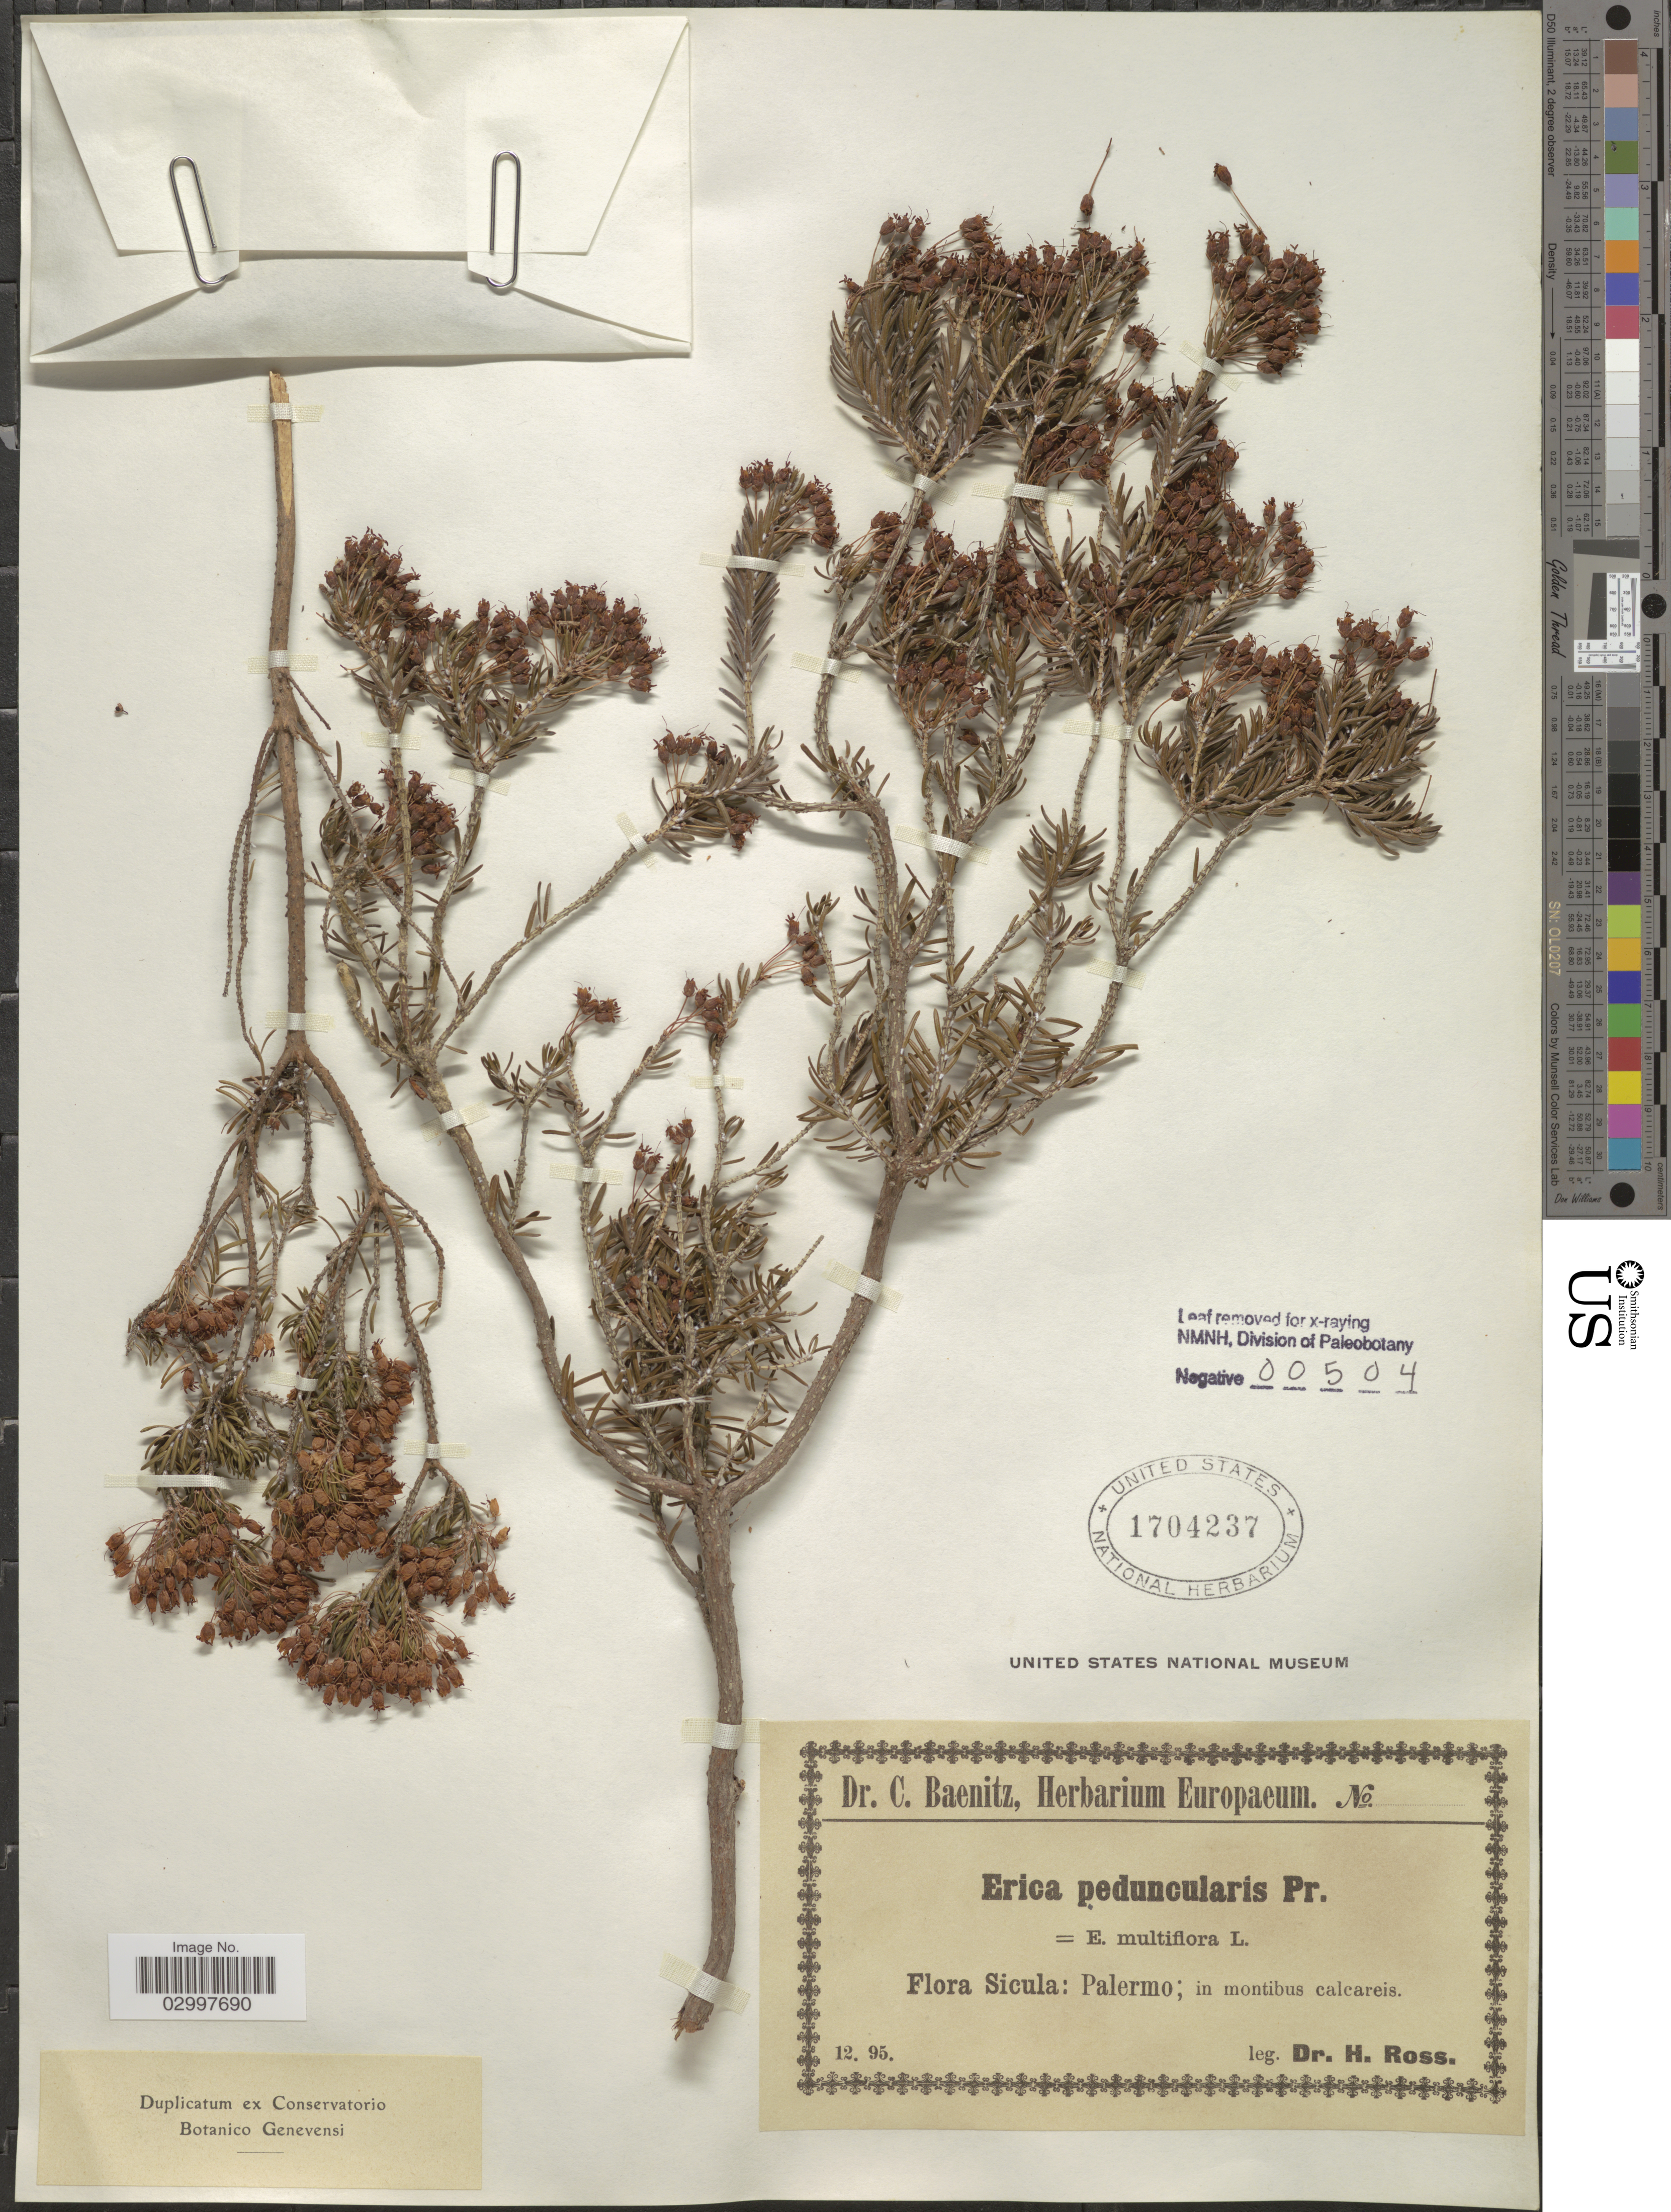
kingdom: Plantae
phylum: Tracheophyta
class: Magnoliopsida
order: Ericales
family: Ericaceae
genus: Erica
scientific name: Erica peduncularis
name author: C. Presl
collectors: H. Ross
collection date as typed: Transcribed d/m/y: /12/95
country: Italy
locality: Sicula: Palermo.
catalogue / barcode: US 1704237